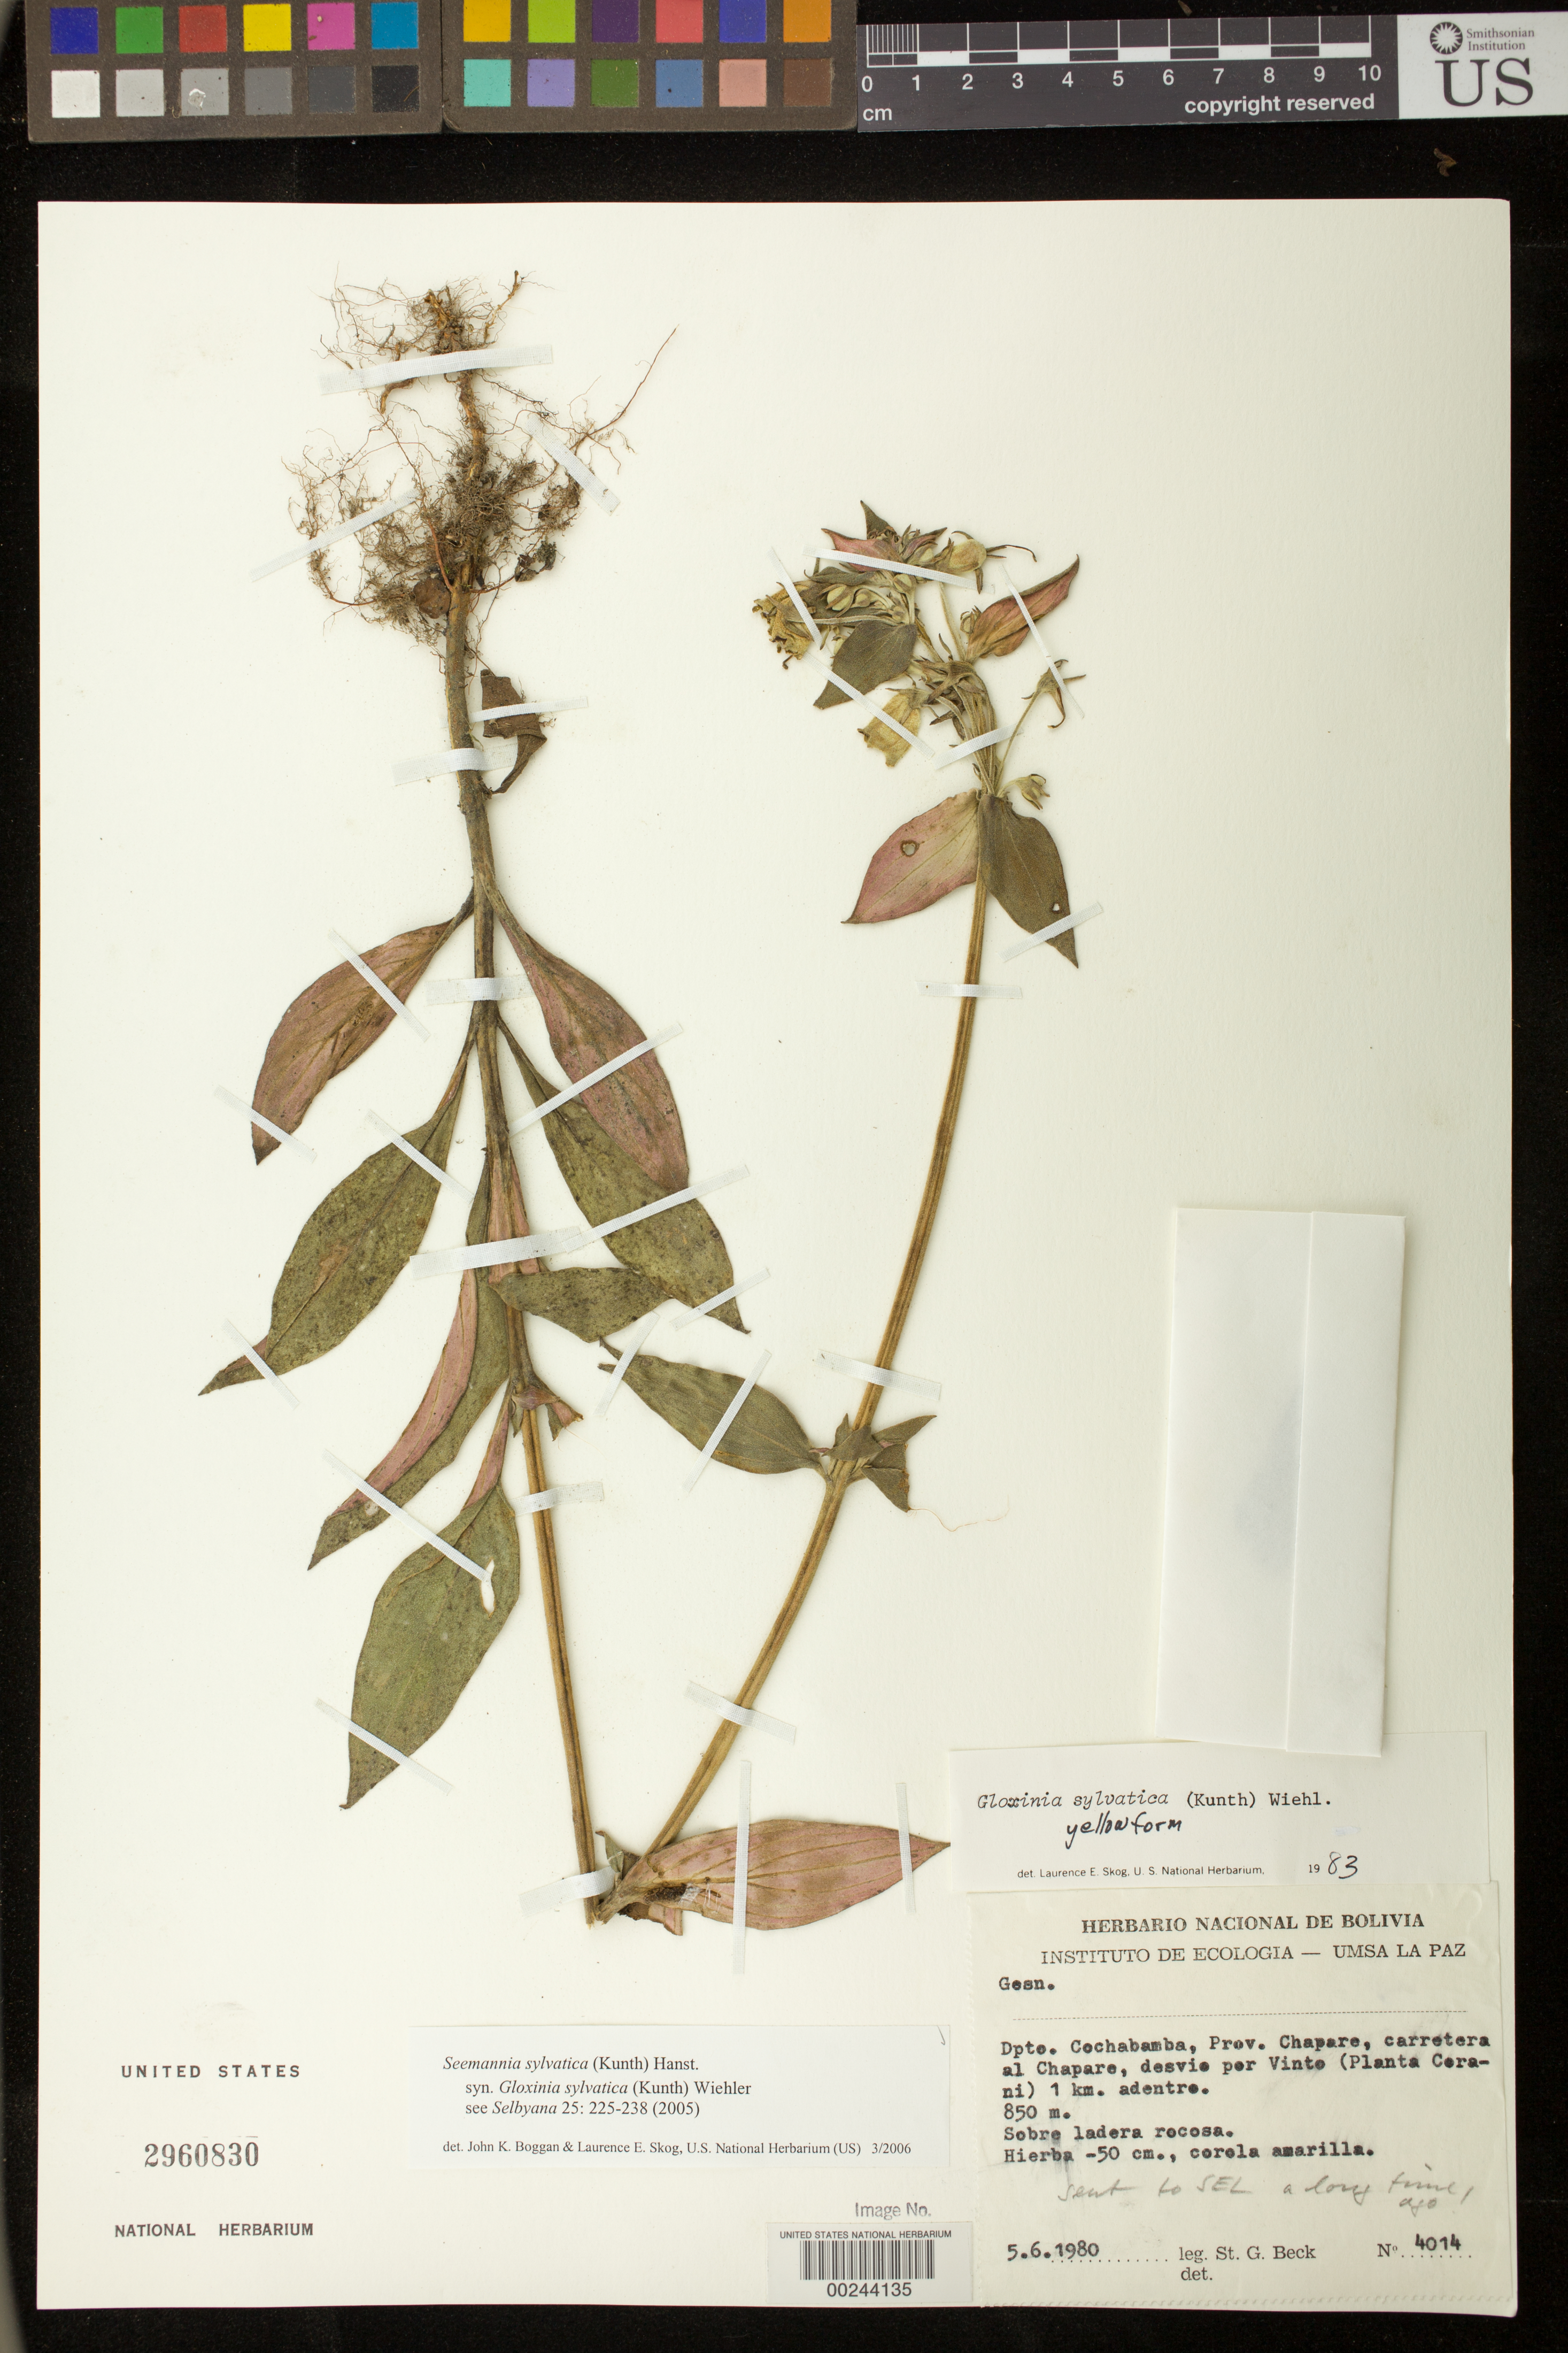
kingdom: Plantae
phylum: Tracheophyta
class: Magnoliopsida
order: Lamiales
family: Gesneriaceae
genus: Seemannia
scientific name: Seemannia sylvatica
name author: (Kunth) Hanst.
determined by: Boggan, J. K.; Skog, L. E.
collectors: S. G. Beck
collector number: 4014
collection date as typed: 05 Jun 1980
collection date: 1980-06-05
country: Bolivia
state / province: Cochabamba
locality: Prov. Chapare, highway to Chapare, detour to Vinte (Planta Corani) 1 mi inside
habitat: On rocky slope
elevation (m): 850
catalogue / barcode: US 2960830